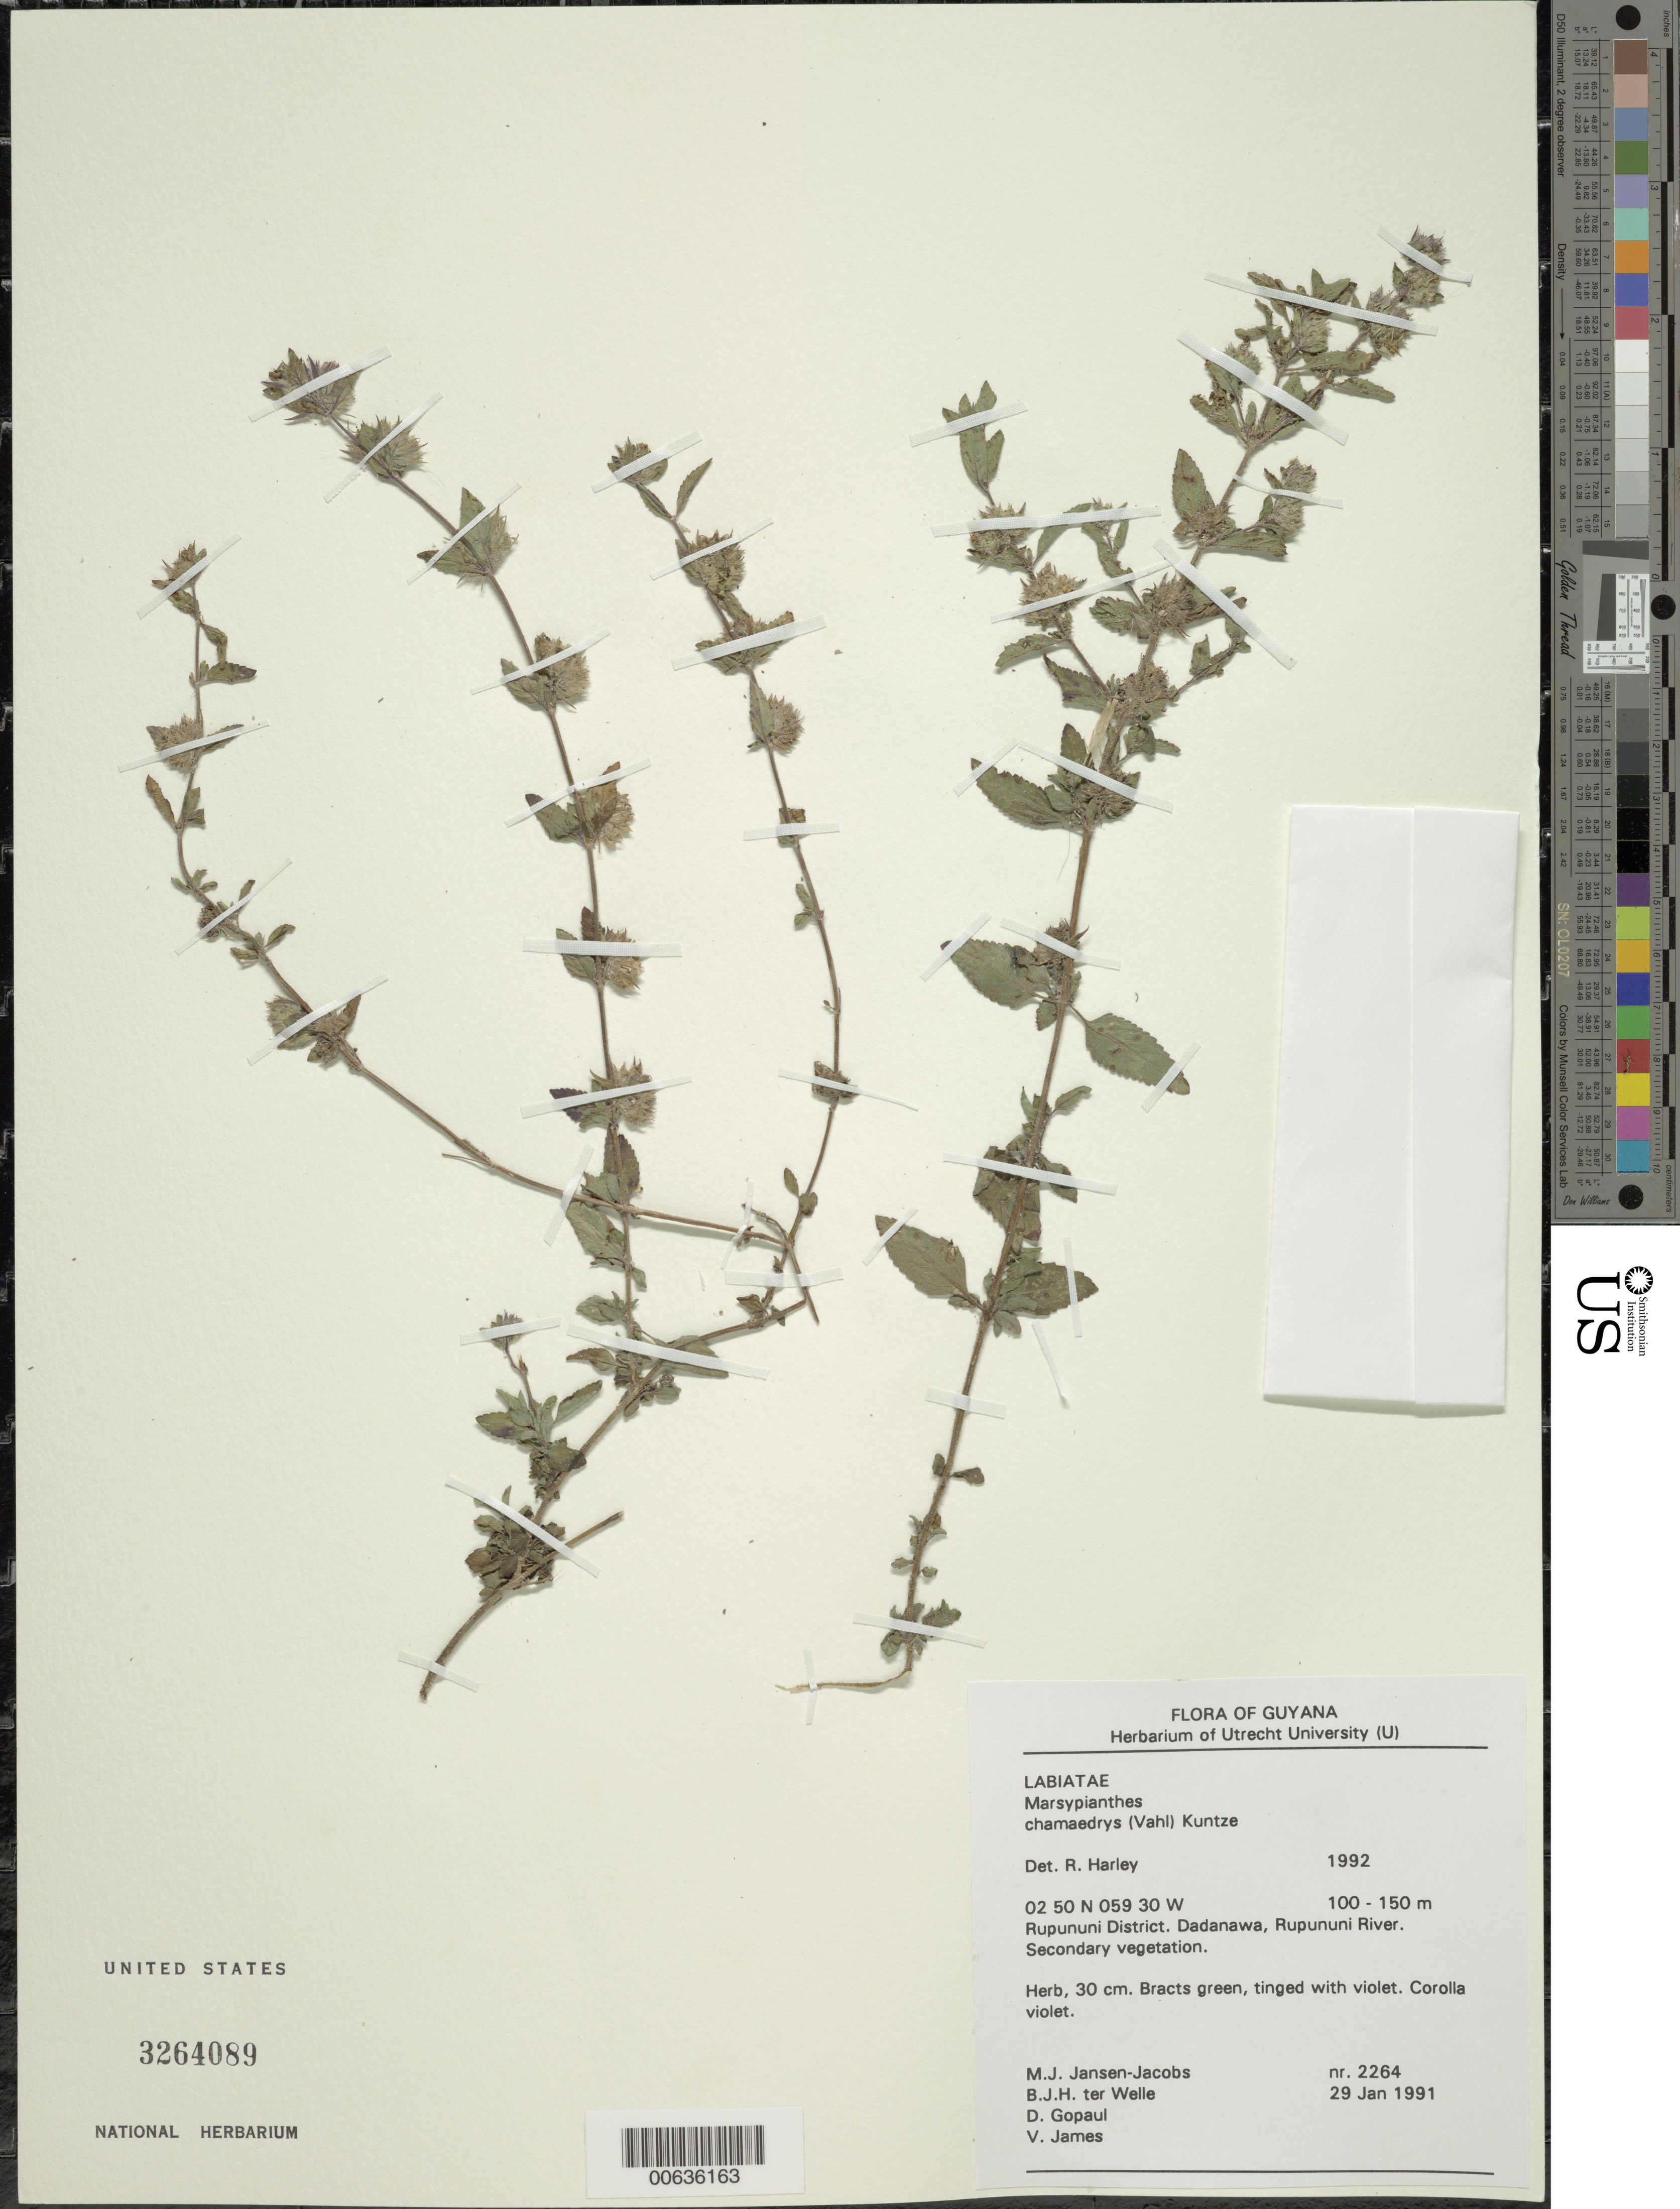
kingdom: Plantae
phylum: Tracheophyta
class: Magnoliopsida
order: Lamiales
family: Lamiaceae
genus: Marsypianthes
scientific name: Marsypianthes chamaedrys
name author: (Vahl) Kuntze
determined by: Harley, R. M.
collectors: M. J. Jansen-Jacobs, B. Welle, D. Gopaul & V. James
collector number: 2264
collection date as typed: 29-Jan-91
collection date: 1991-01-29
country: Guyana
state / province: U. Takutu-U. Essequibo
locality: Dadanawa, Rupununi River, Rupununi District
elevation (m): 100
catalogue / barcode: US 3264089